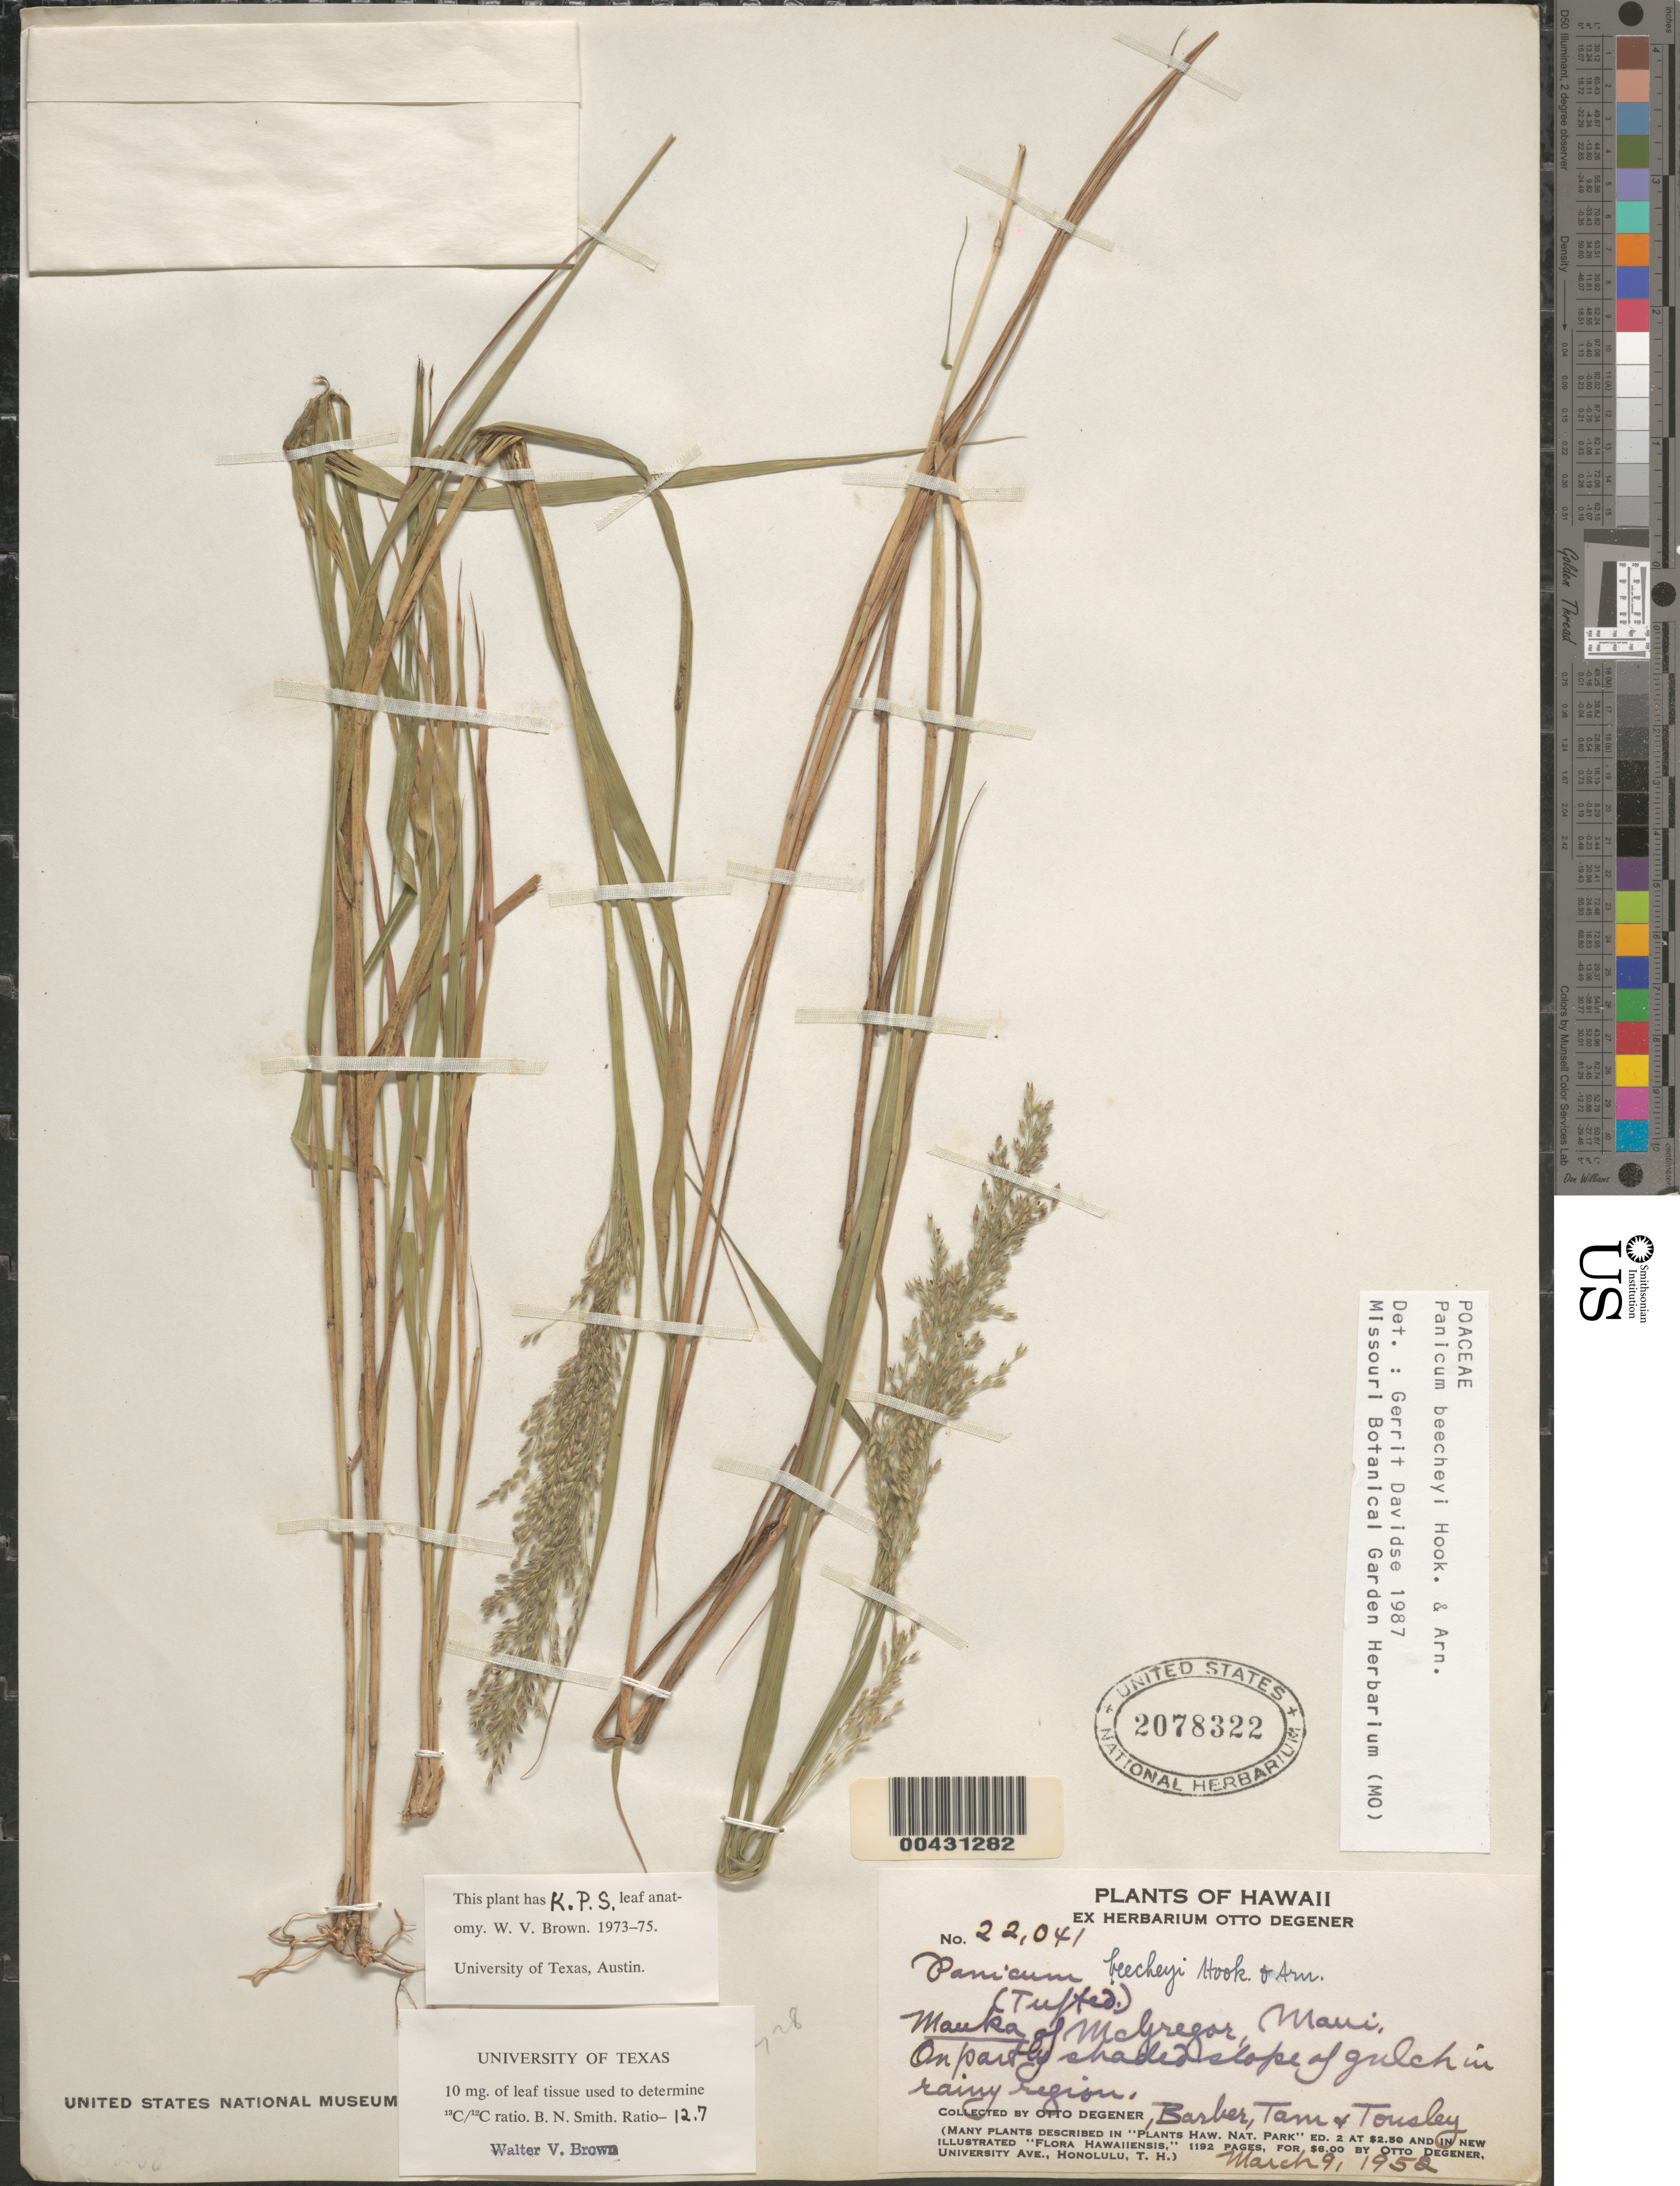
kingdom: Plantae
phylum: Tracheophyta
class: Liliopsida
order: Poales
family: Poaceae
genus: Panicum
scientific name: Panicum beecheyi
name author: Hook. & Arn.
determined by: Davidse, Gerrit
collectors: O. Degener & T. Barber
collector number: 22041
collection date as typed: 9 Mar 1952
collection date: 1952-03-09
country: United States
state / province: Hawaii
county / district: Maui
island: Maui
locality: mauka of McGregor, on part by shaded slope of gulch in rainy region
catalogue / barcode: US 2078322